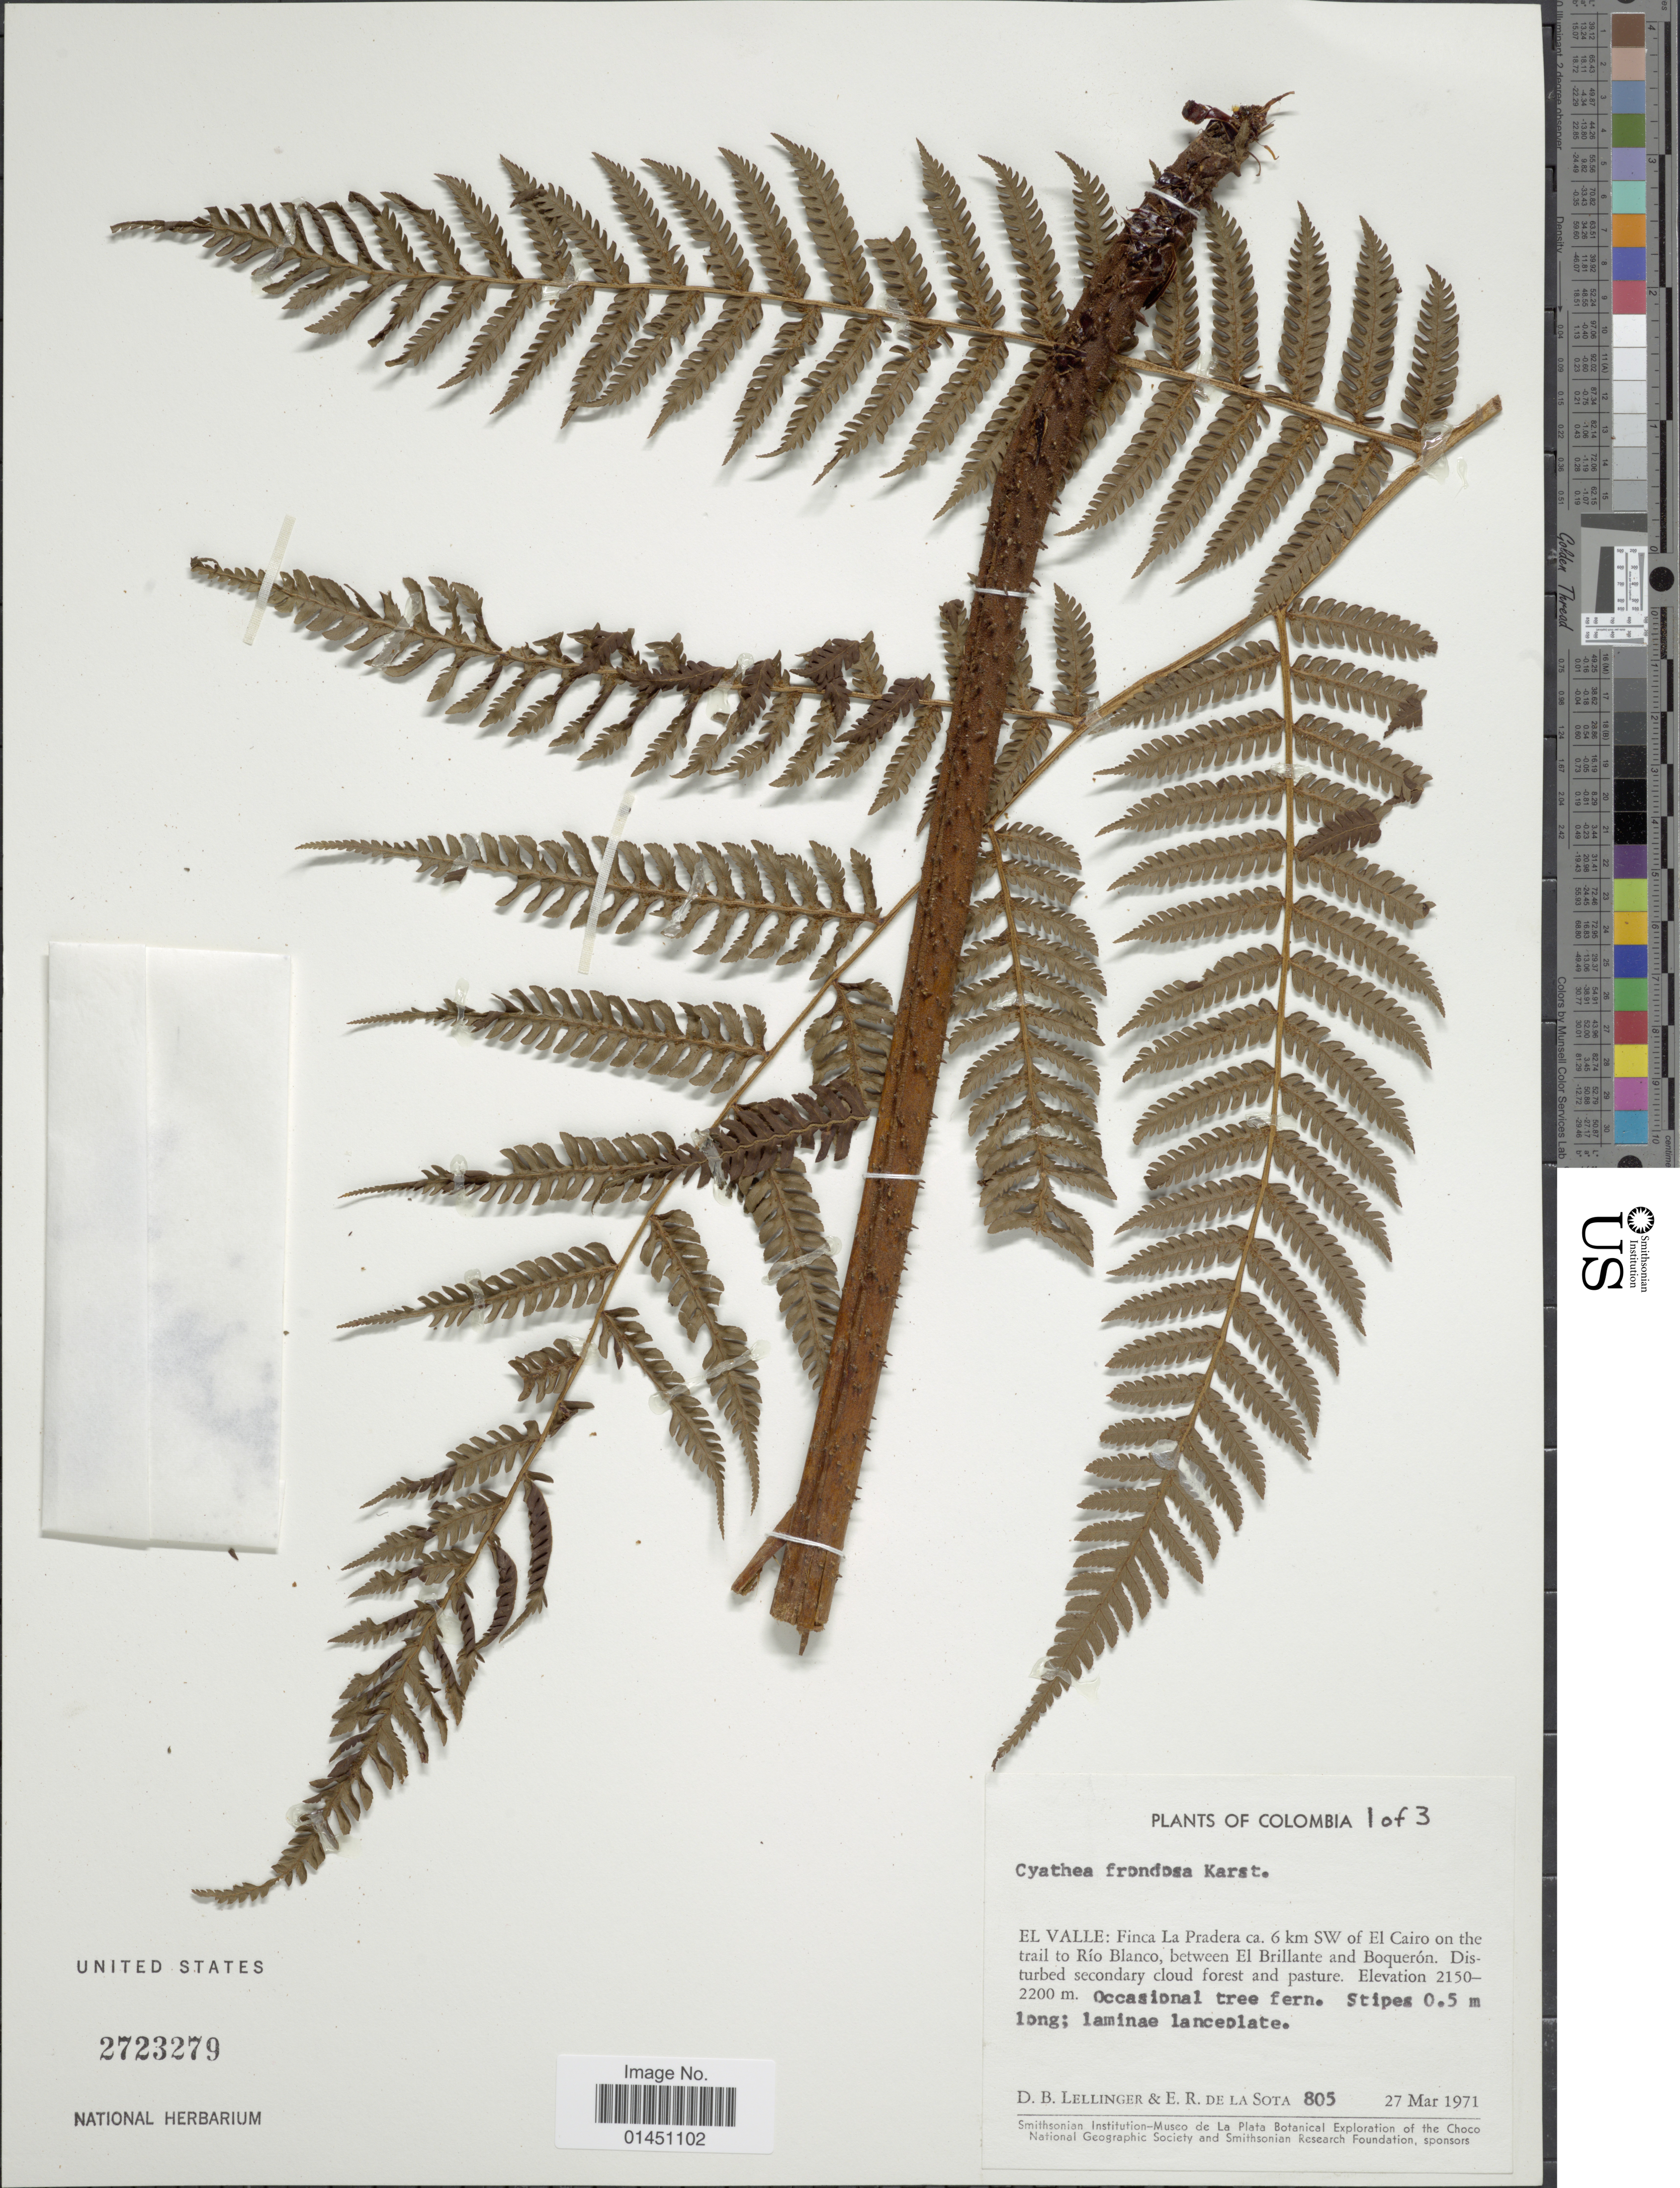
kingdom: Plantae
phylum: Tracheophyta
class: Polypodiopsida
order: Cyatheales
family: Cyatheaceae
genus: Cyathea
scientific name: Cyathea caracasana var. boliviensis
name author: (Rosenst.) R.M. Tryon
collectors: D. B. Lellinger & E. R. de la Sota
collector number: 805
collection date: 1971-03-27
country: Colombia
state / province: Valle del Cauca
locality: El Valle: Finca La Pradera, ca. 6 km SW of El Cairo on the trail to Rio Blanco, between El Brillante and Boqueron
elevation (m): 2150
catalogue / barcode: US 2723279